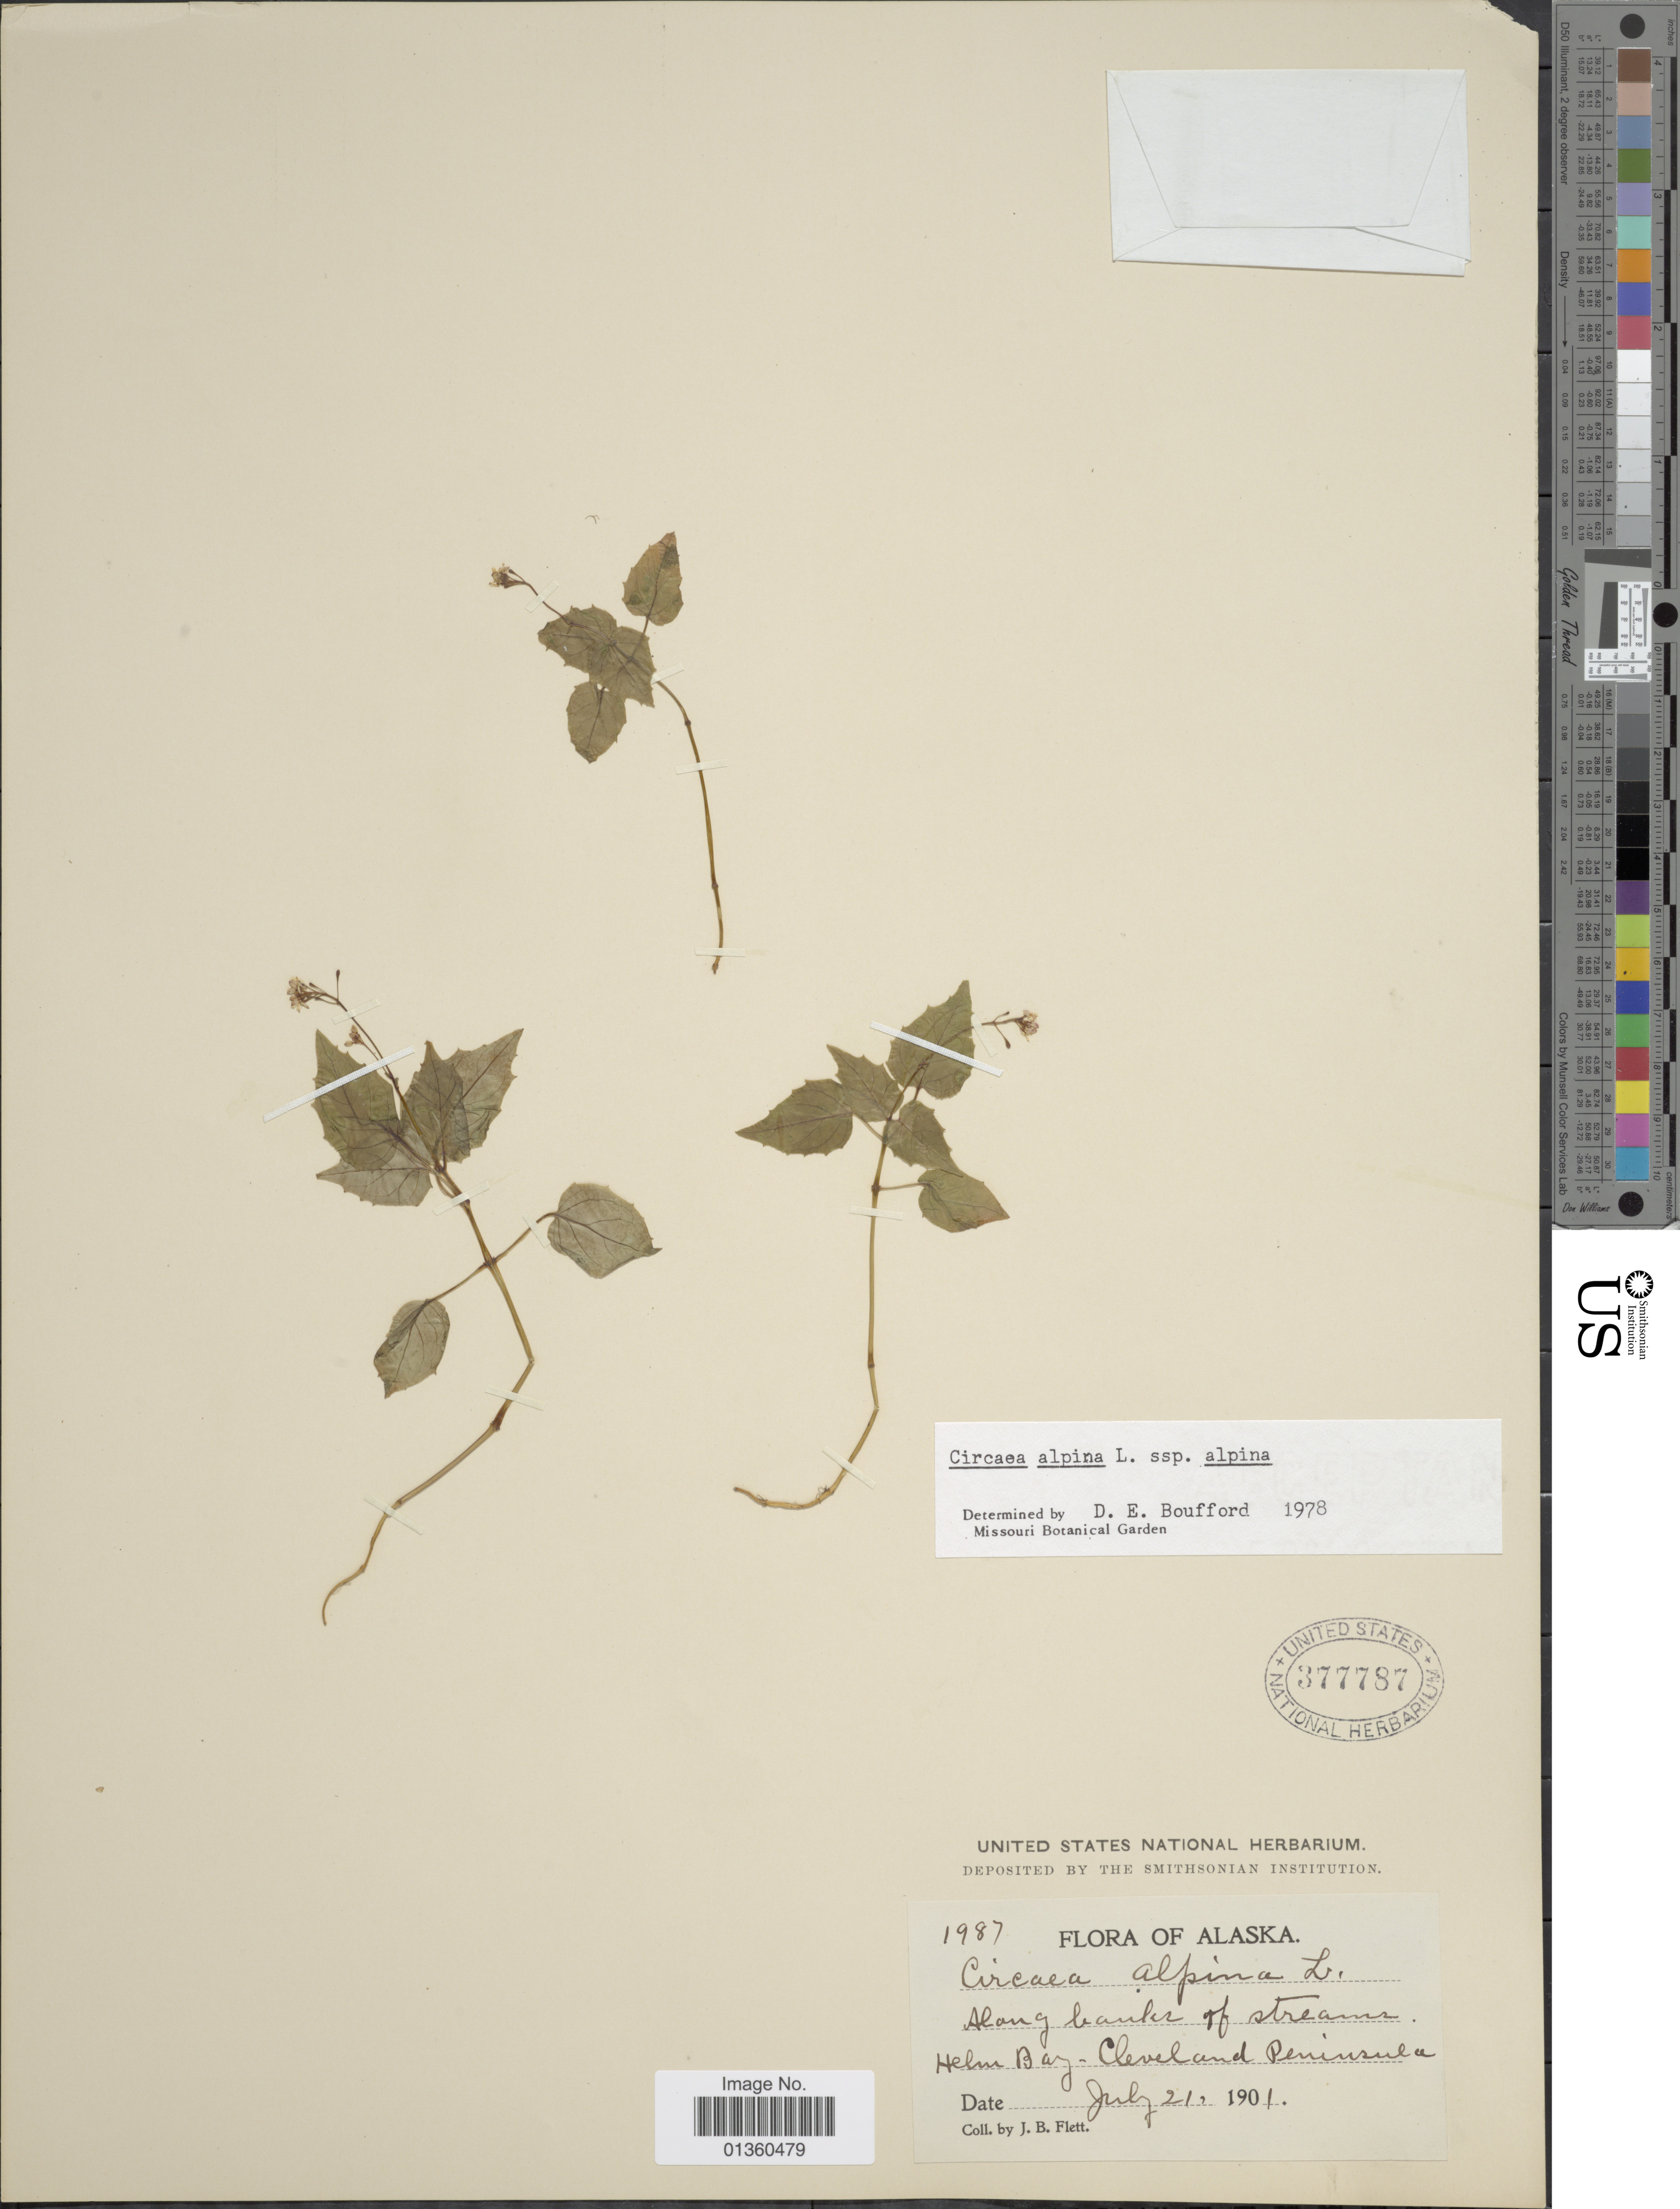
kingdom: Plantae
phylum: Tracheophyta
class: Magnoliopsida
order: Myrtales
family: Onagraceae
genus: Circaea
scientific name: Circaea alpina subsp. alpina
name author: L.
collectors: J. Flett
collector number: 1987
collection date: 1901-07-21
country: United States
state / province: Alaska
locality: Along banks of streams Helm Bay - Cleveland Peninsula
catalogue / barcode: US 377787